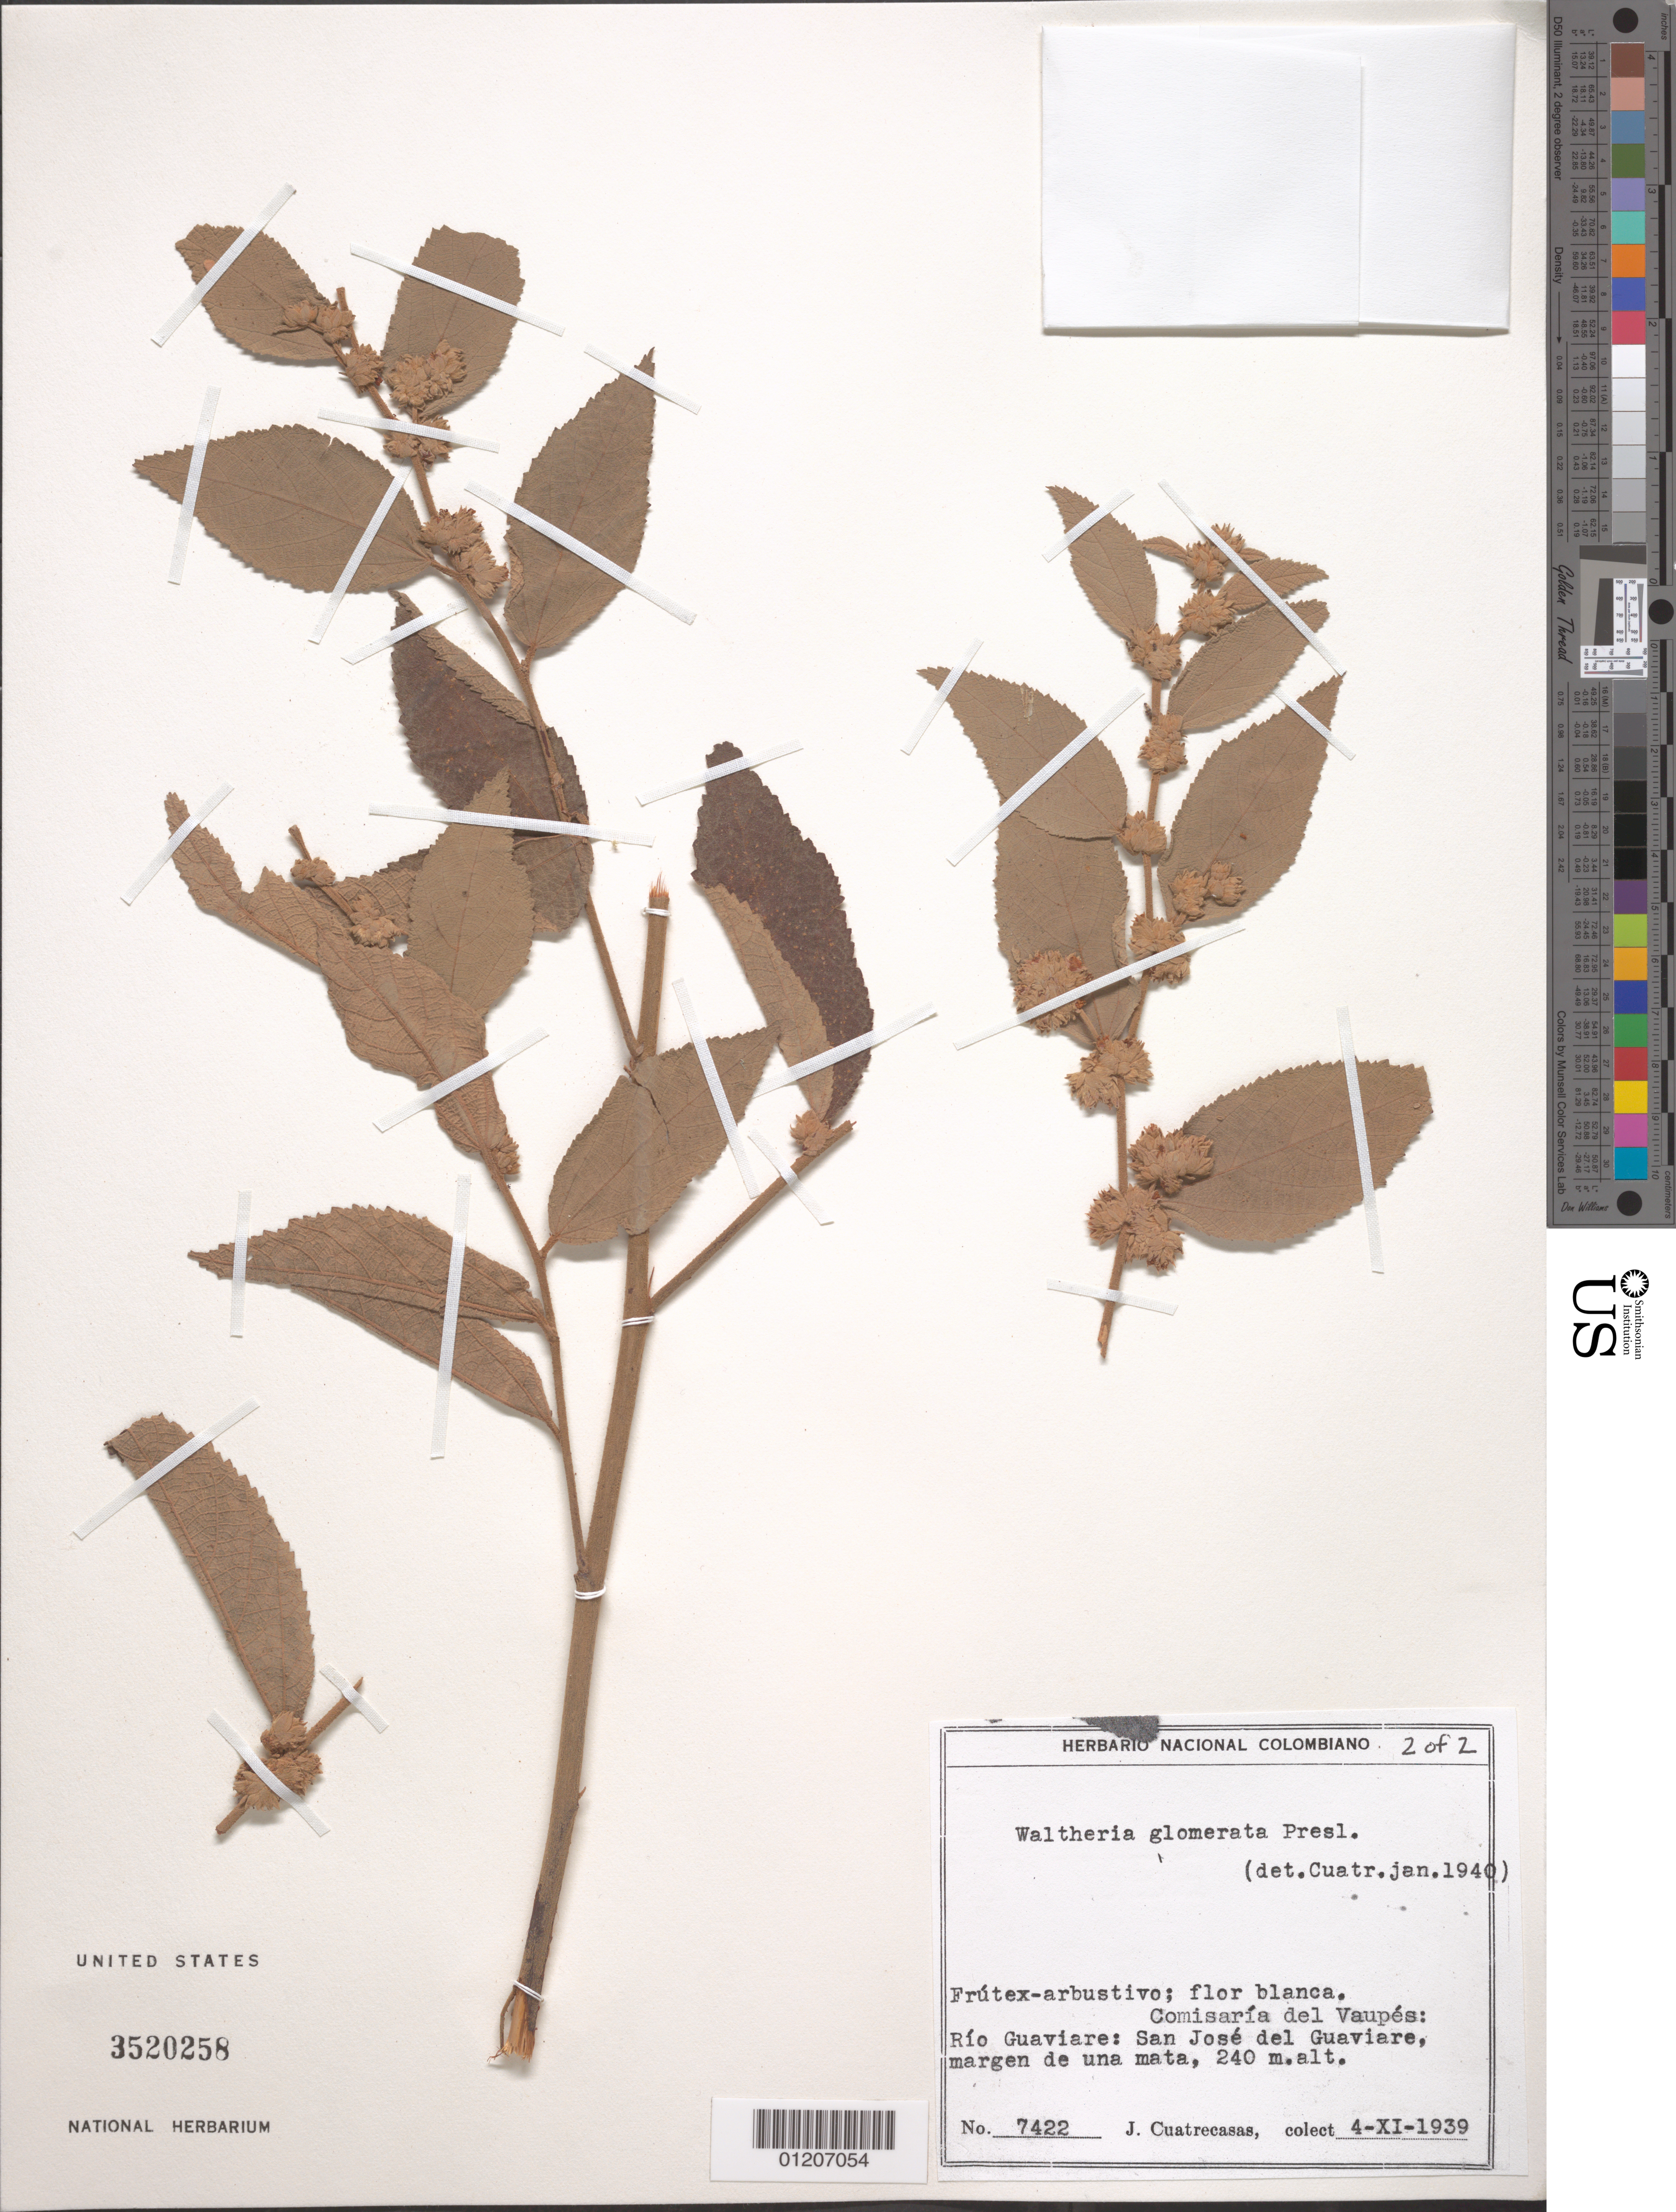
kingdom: Plantae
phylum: Tracheophyta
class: Magnoliopsida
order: Malvales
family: Malvaceae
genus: Waltheria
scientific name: Waltheria glomerata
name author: C. Presl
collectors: J. Cuatrecasas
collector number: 7422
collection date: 1939-11-04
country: Colombia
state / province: Vaupés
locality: Comisaría del Vaupés: Río Guaviare: San José del Guaviare, margen de una mata.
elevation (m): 240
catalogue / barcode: US 3520258